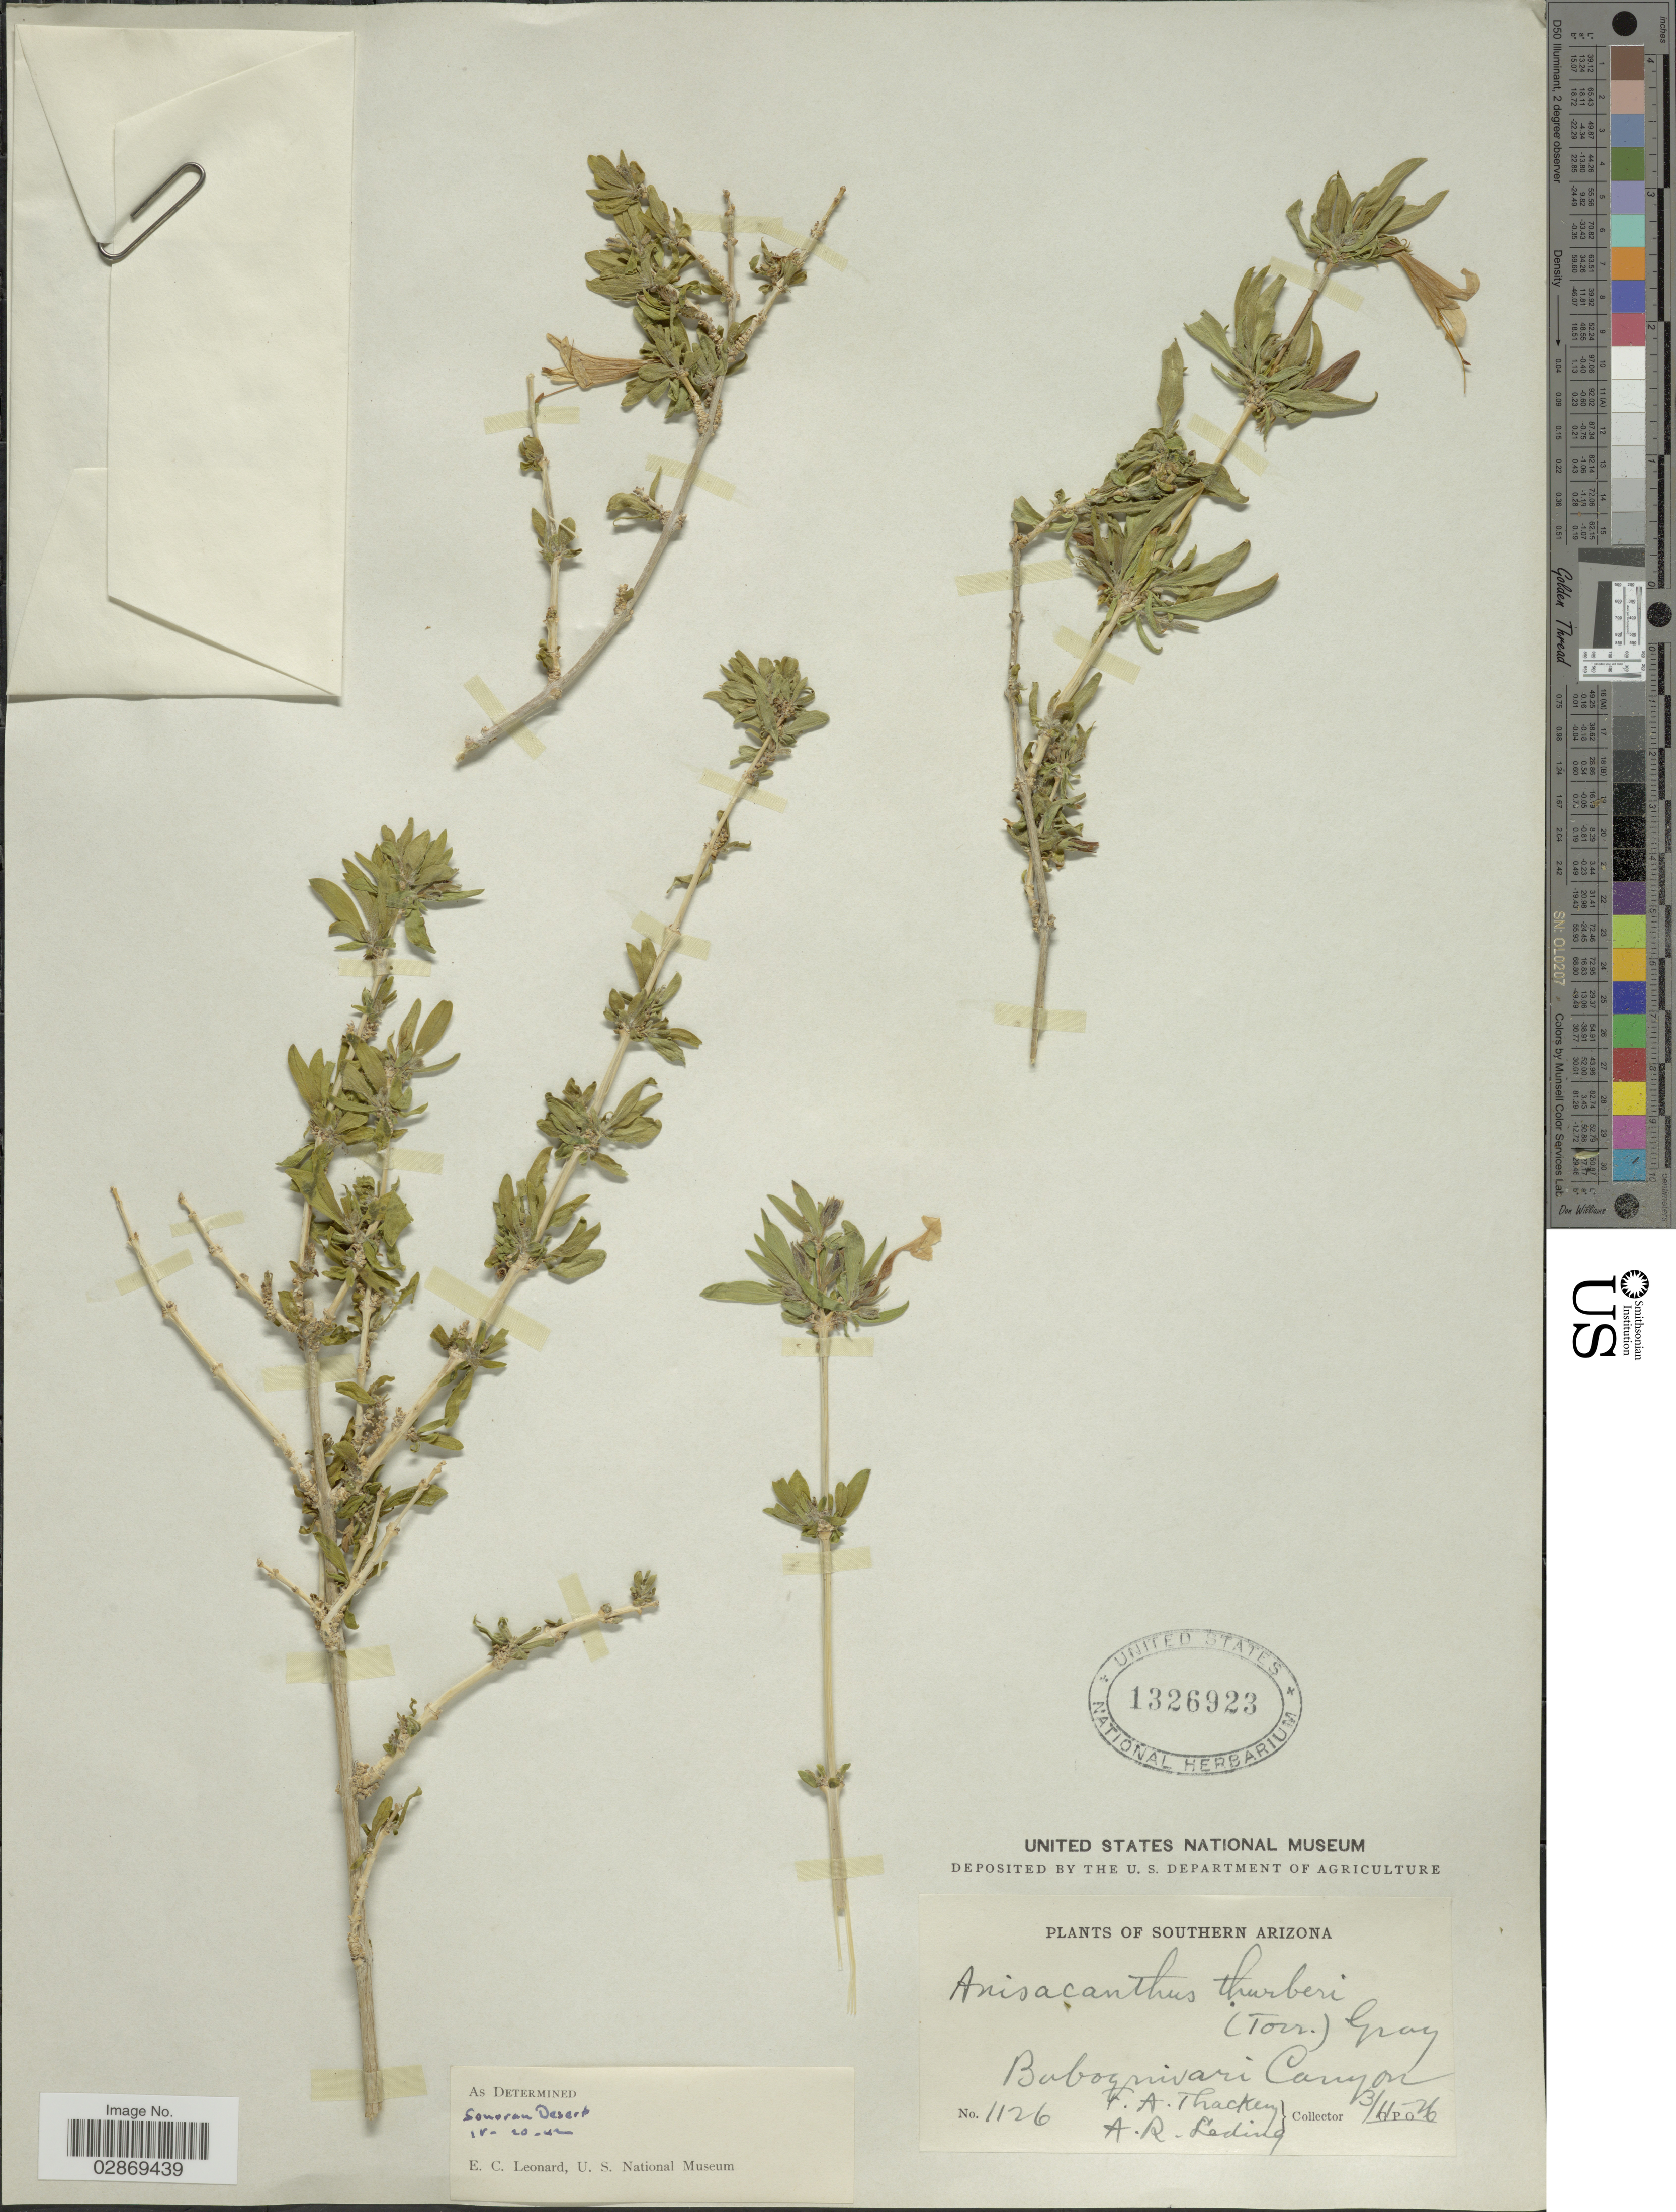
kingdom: Plantae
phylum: Tracheophyta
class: Magnoliopsida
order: Lamiales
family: Acanthaceae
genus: Anisacanthus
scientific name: Anisacanthus thurberi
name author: (Torr.) A. Gray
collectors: F. Thackery & A. Leding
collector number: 1126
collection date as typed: Transcribed d/m/y: 11/3/26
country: United States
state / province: Arizona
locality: Southern Arizona, Baboquivari Canyon.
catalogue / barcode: US 1326923